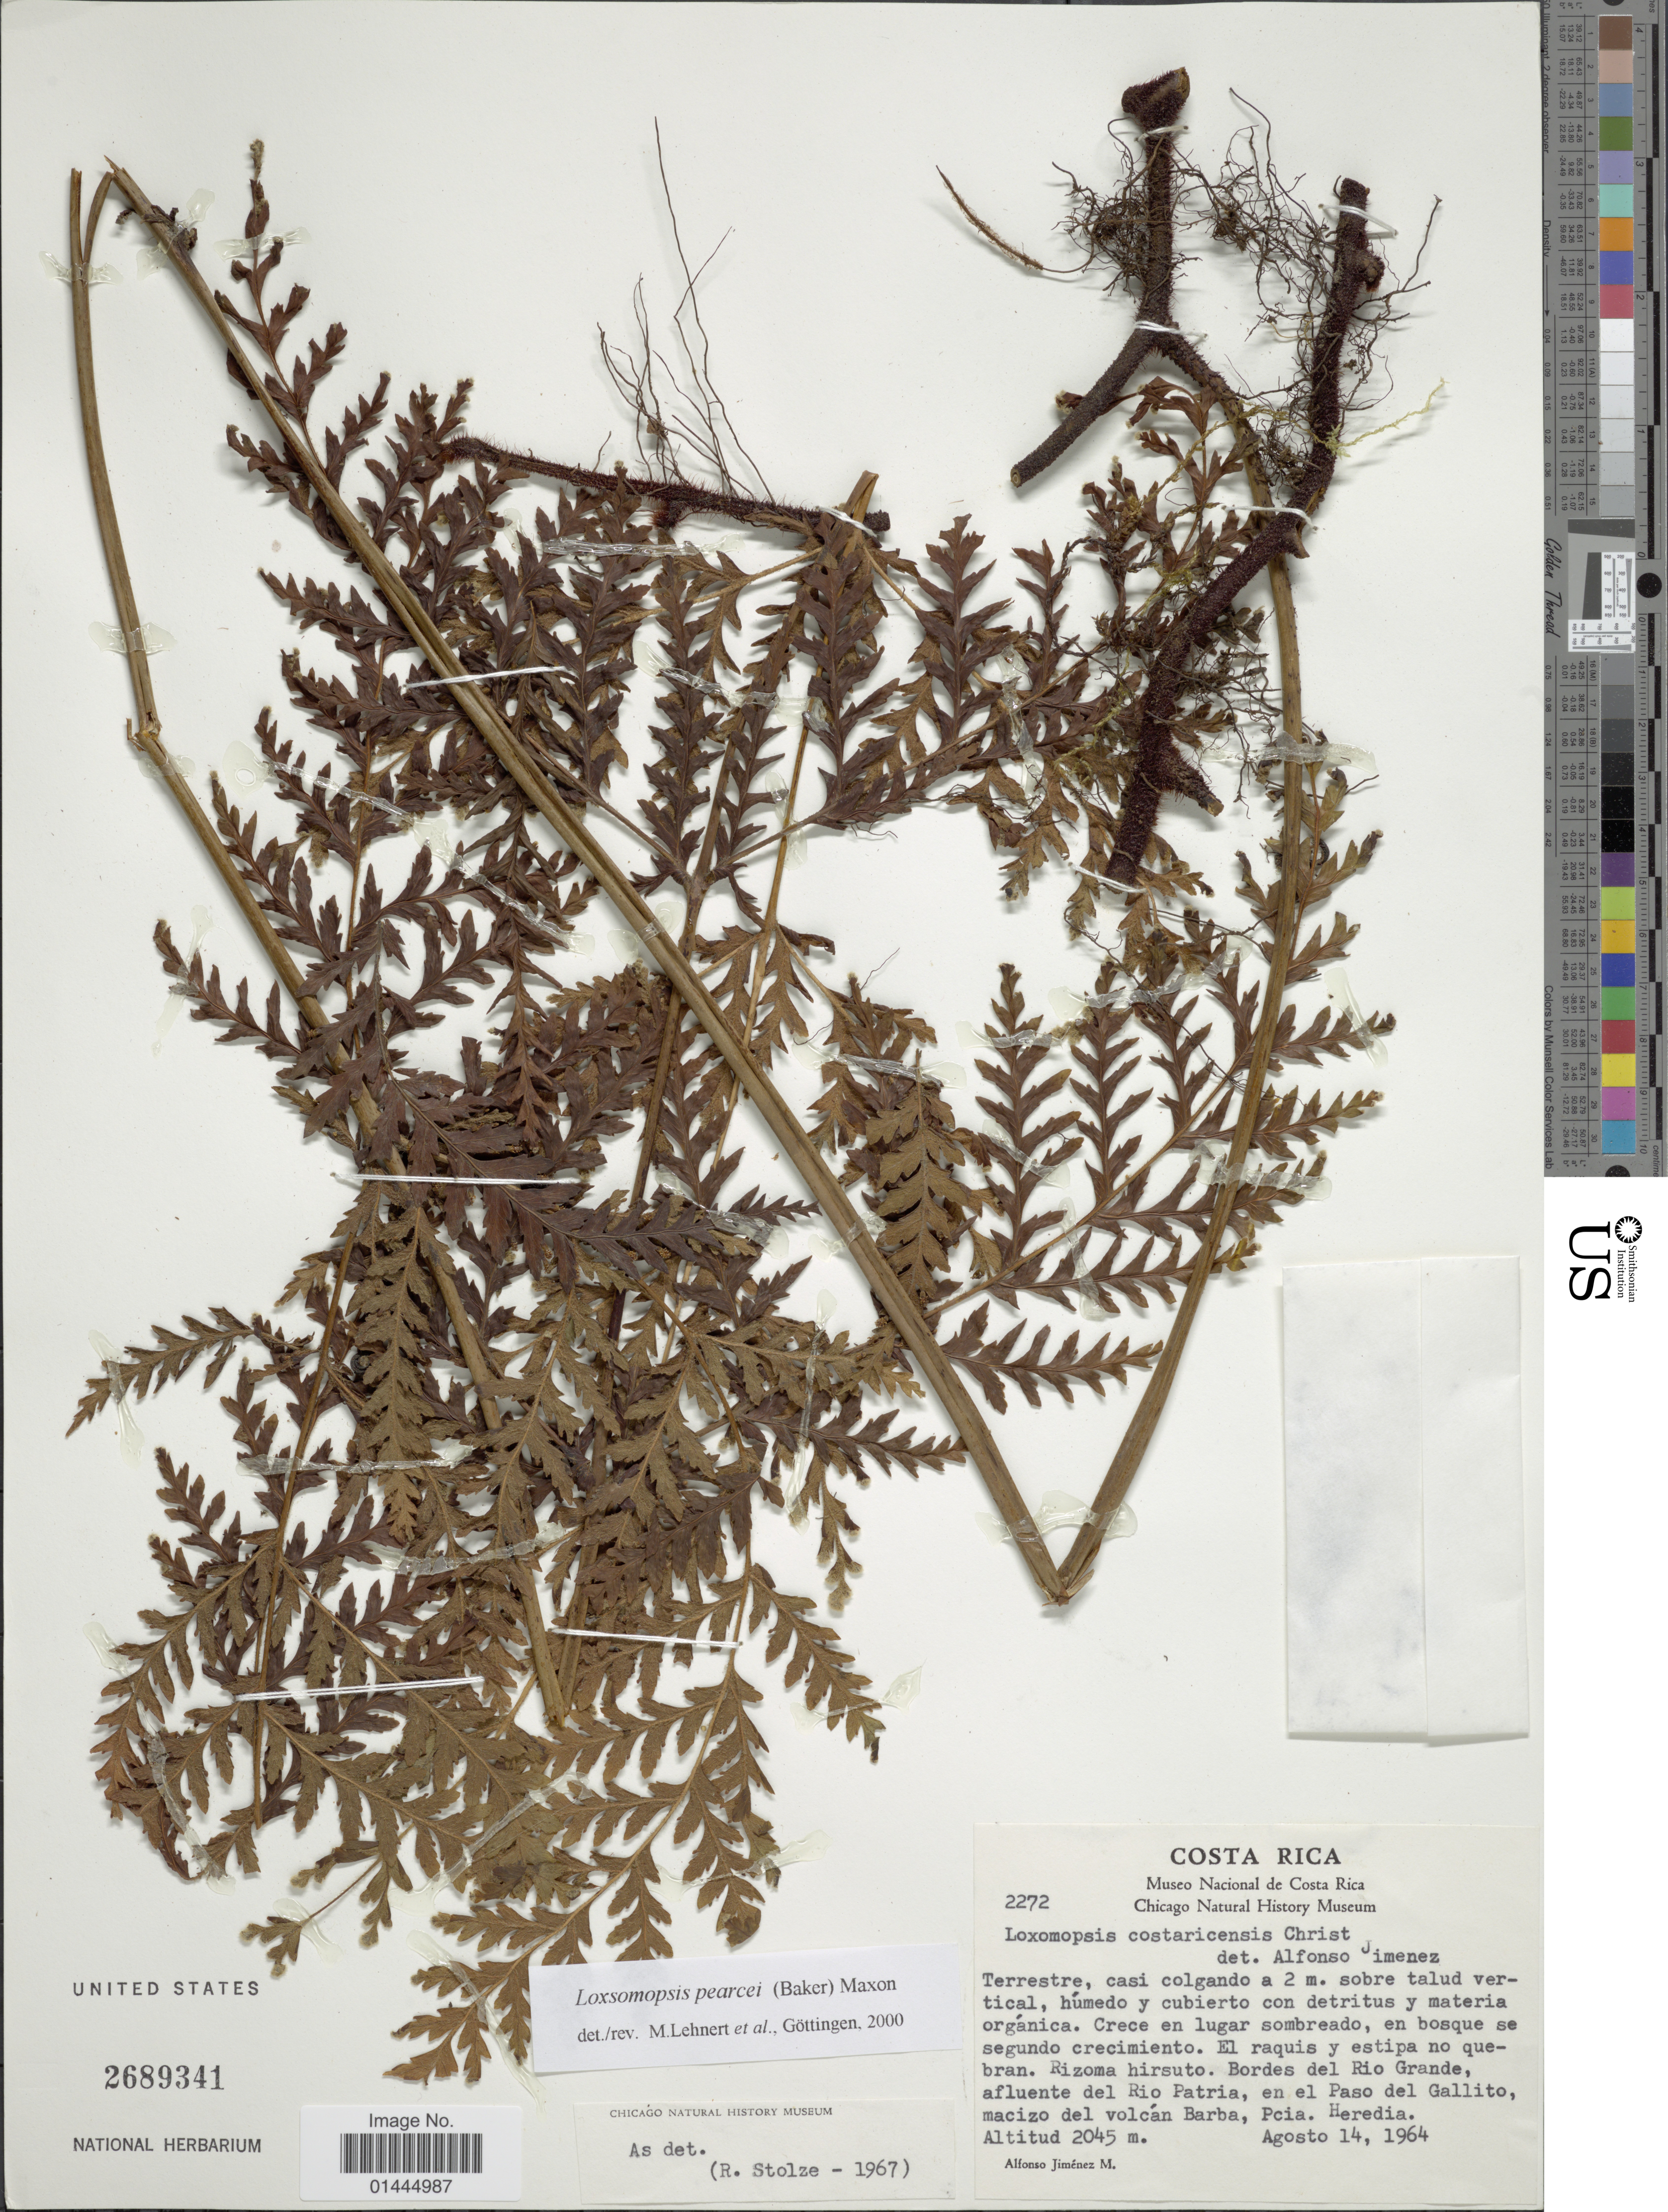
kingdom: Plantae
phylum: Tracheophyta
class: Polypodiopsida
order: Cyatheales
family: Loxsomataceae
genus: Loxsomopsis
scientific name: Loxsomopsis costaricensis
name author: Christ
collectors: A. Jimenez M.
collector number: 2272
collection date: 1964-08-14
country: Costa Rica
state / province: Heredia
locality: Bordes del Rio Grande, afluente del Rio Patria, en el Paso del Gallito, macizo del volcan Barba.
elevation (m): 2045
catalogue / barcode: US 2689341